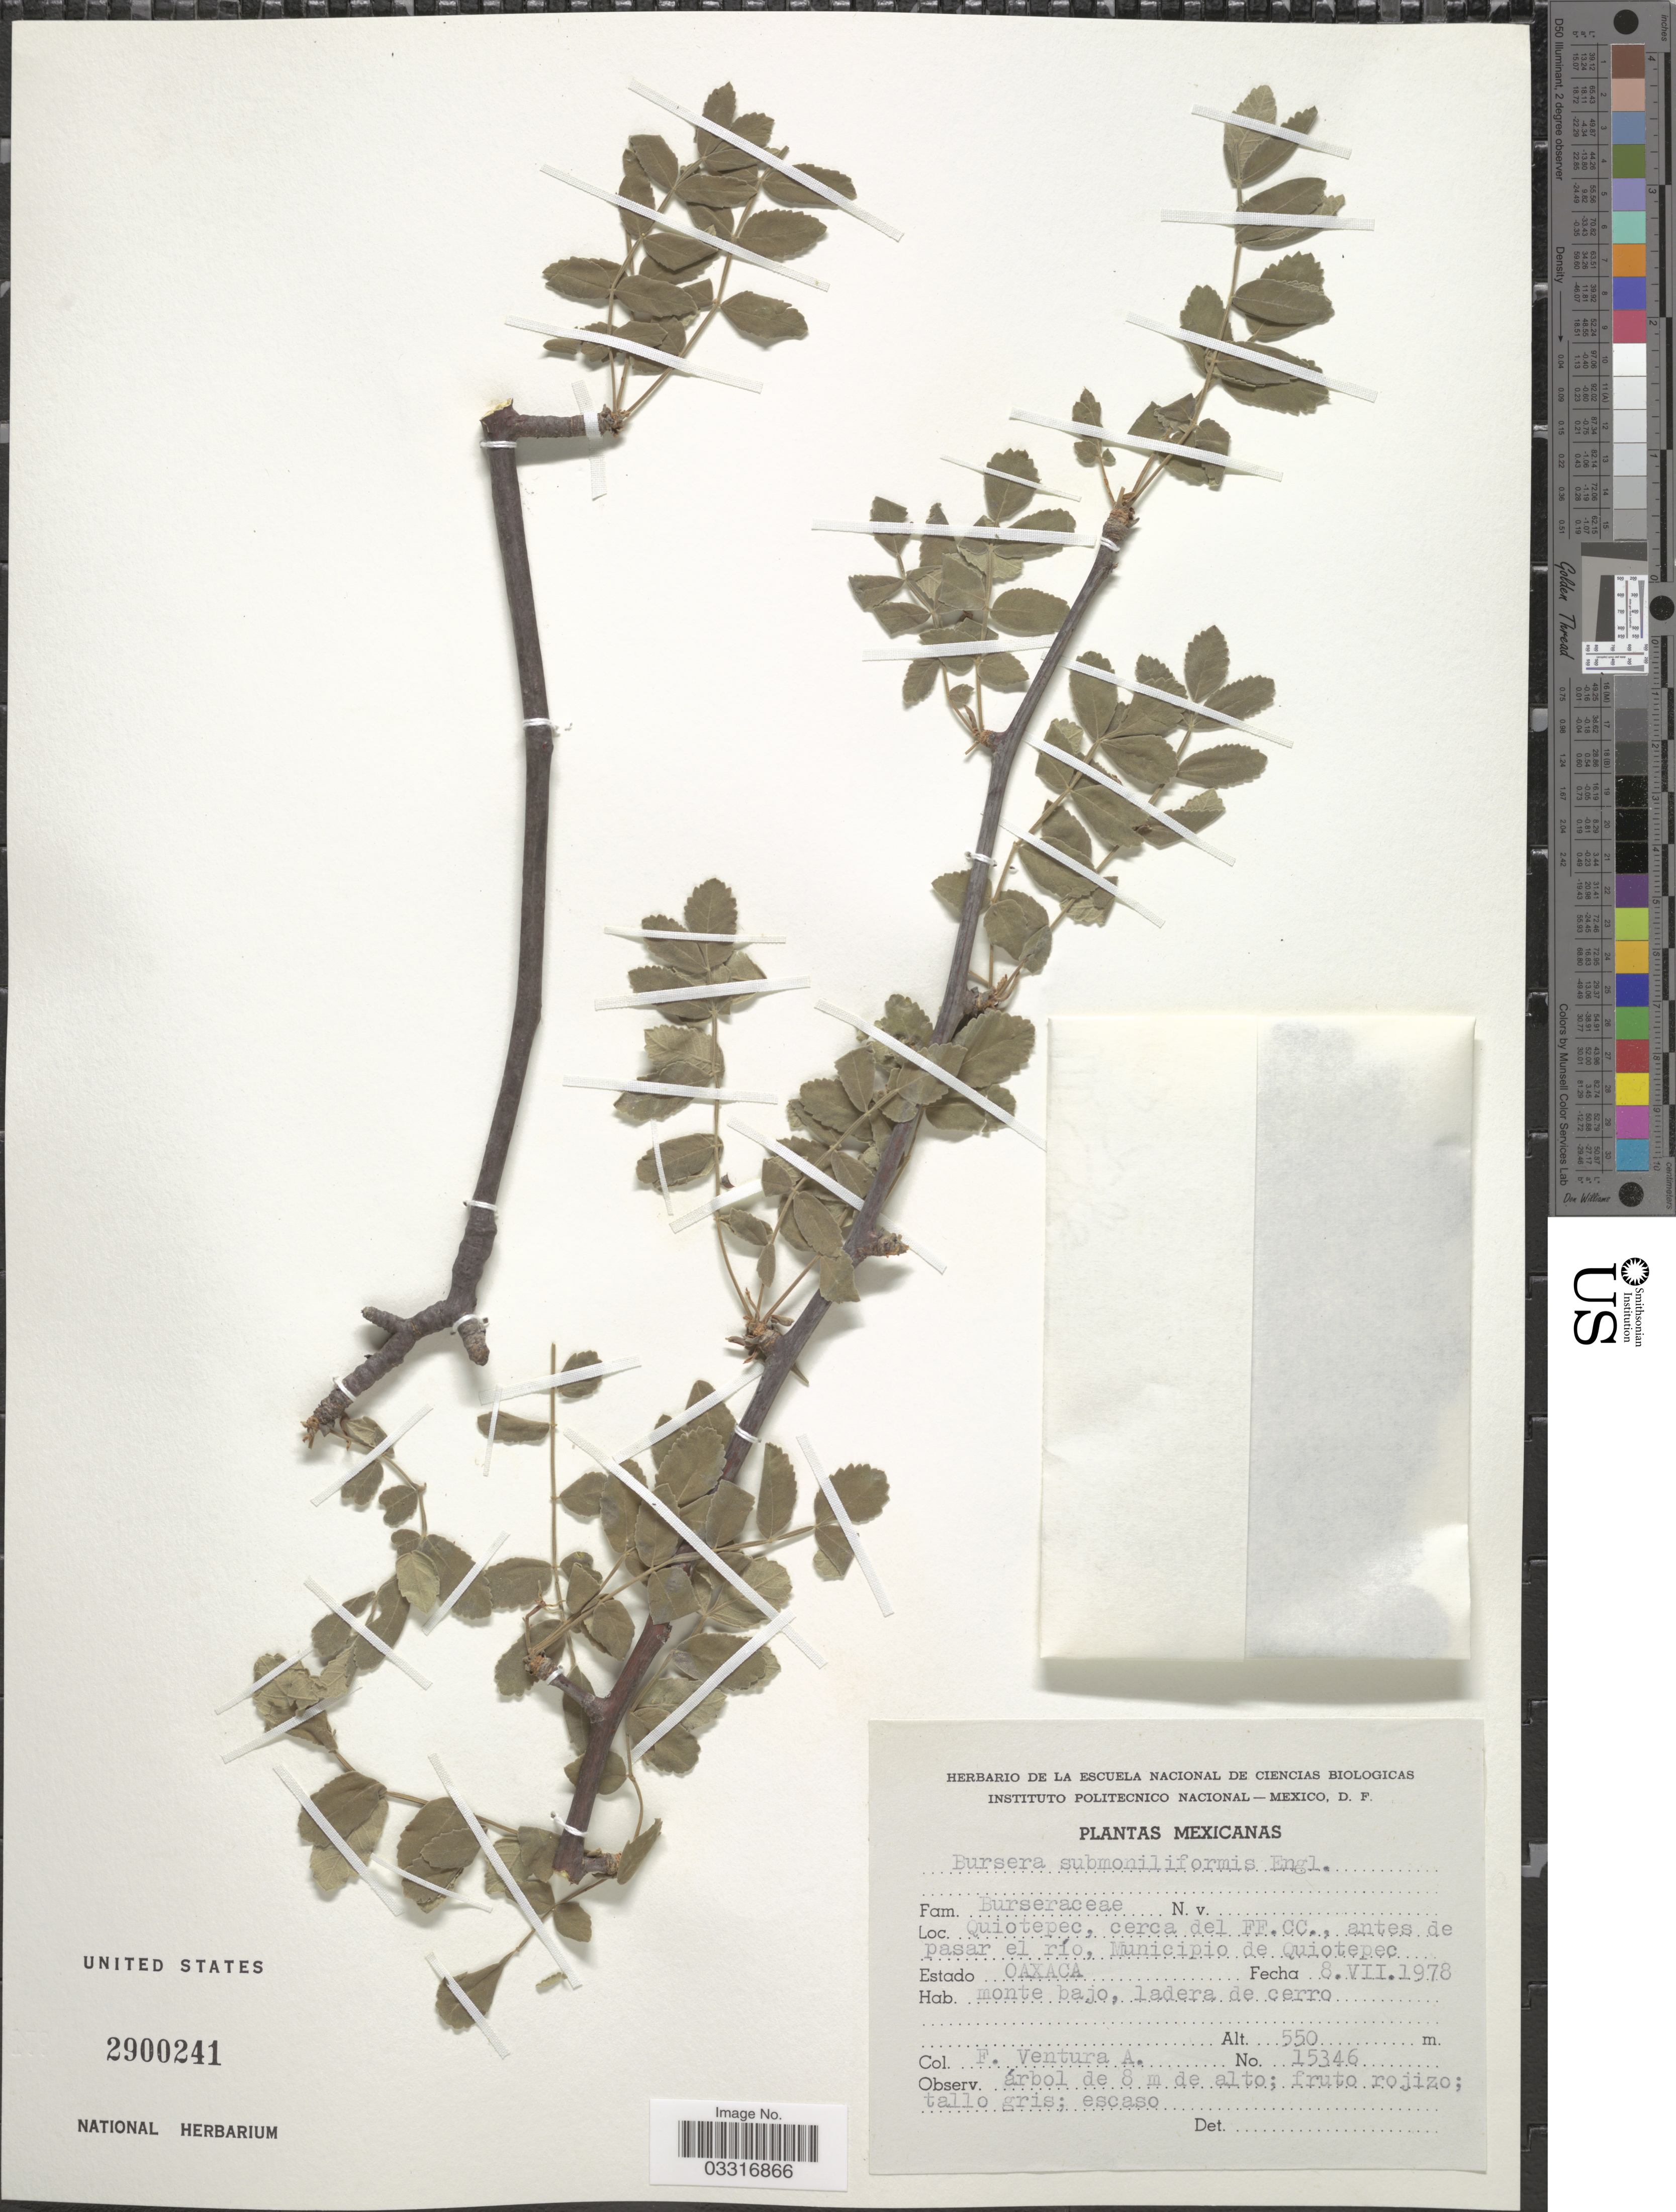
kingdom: Plantae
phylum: Tracheophyta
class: Magnoliopsida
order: Sapindales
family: Burseraceae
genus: Bursera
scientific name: Bursera submoniliformis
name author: Engl. in A. DC.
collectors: F. Ventura A.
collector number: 15346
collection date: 1978-07-08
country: Mexico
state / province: Oaxaca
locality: Quiotepec, cerca del FF.CC., antes de pasar el río, Municipio de Quiotepec.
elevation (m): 550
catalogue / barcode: US 2900241